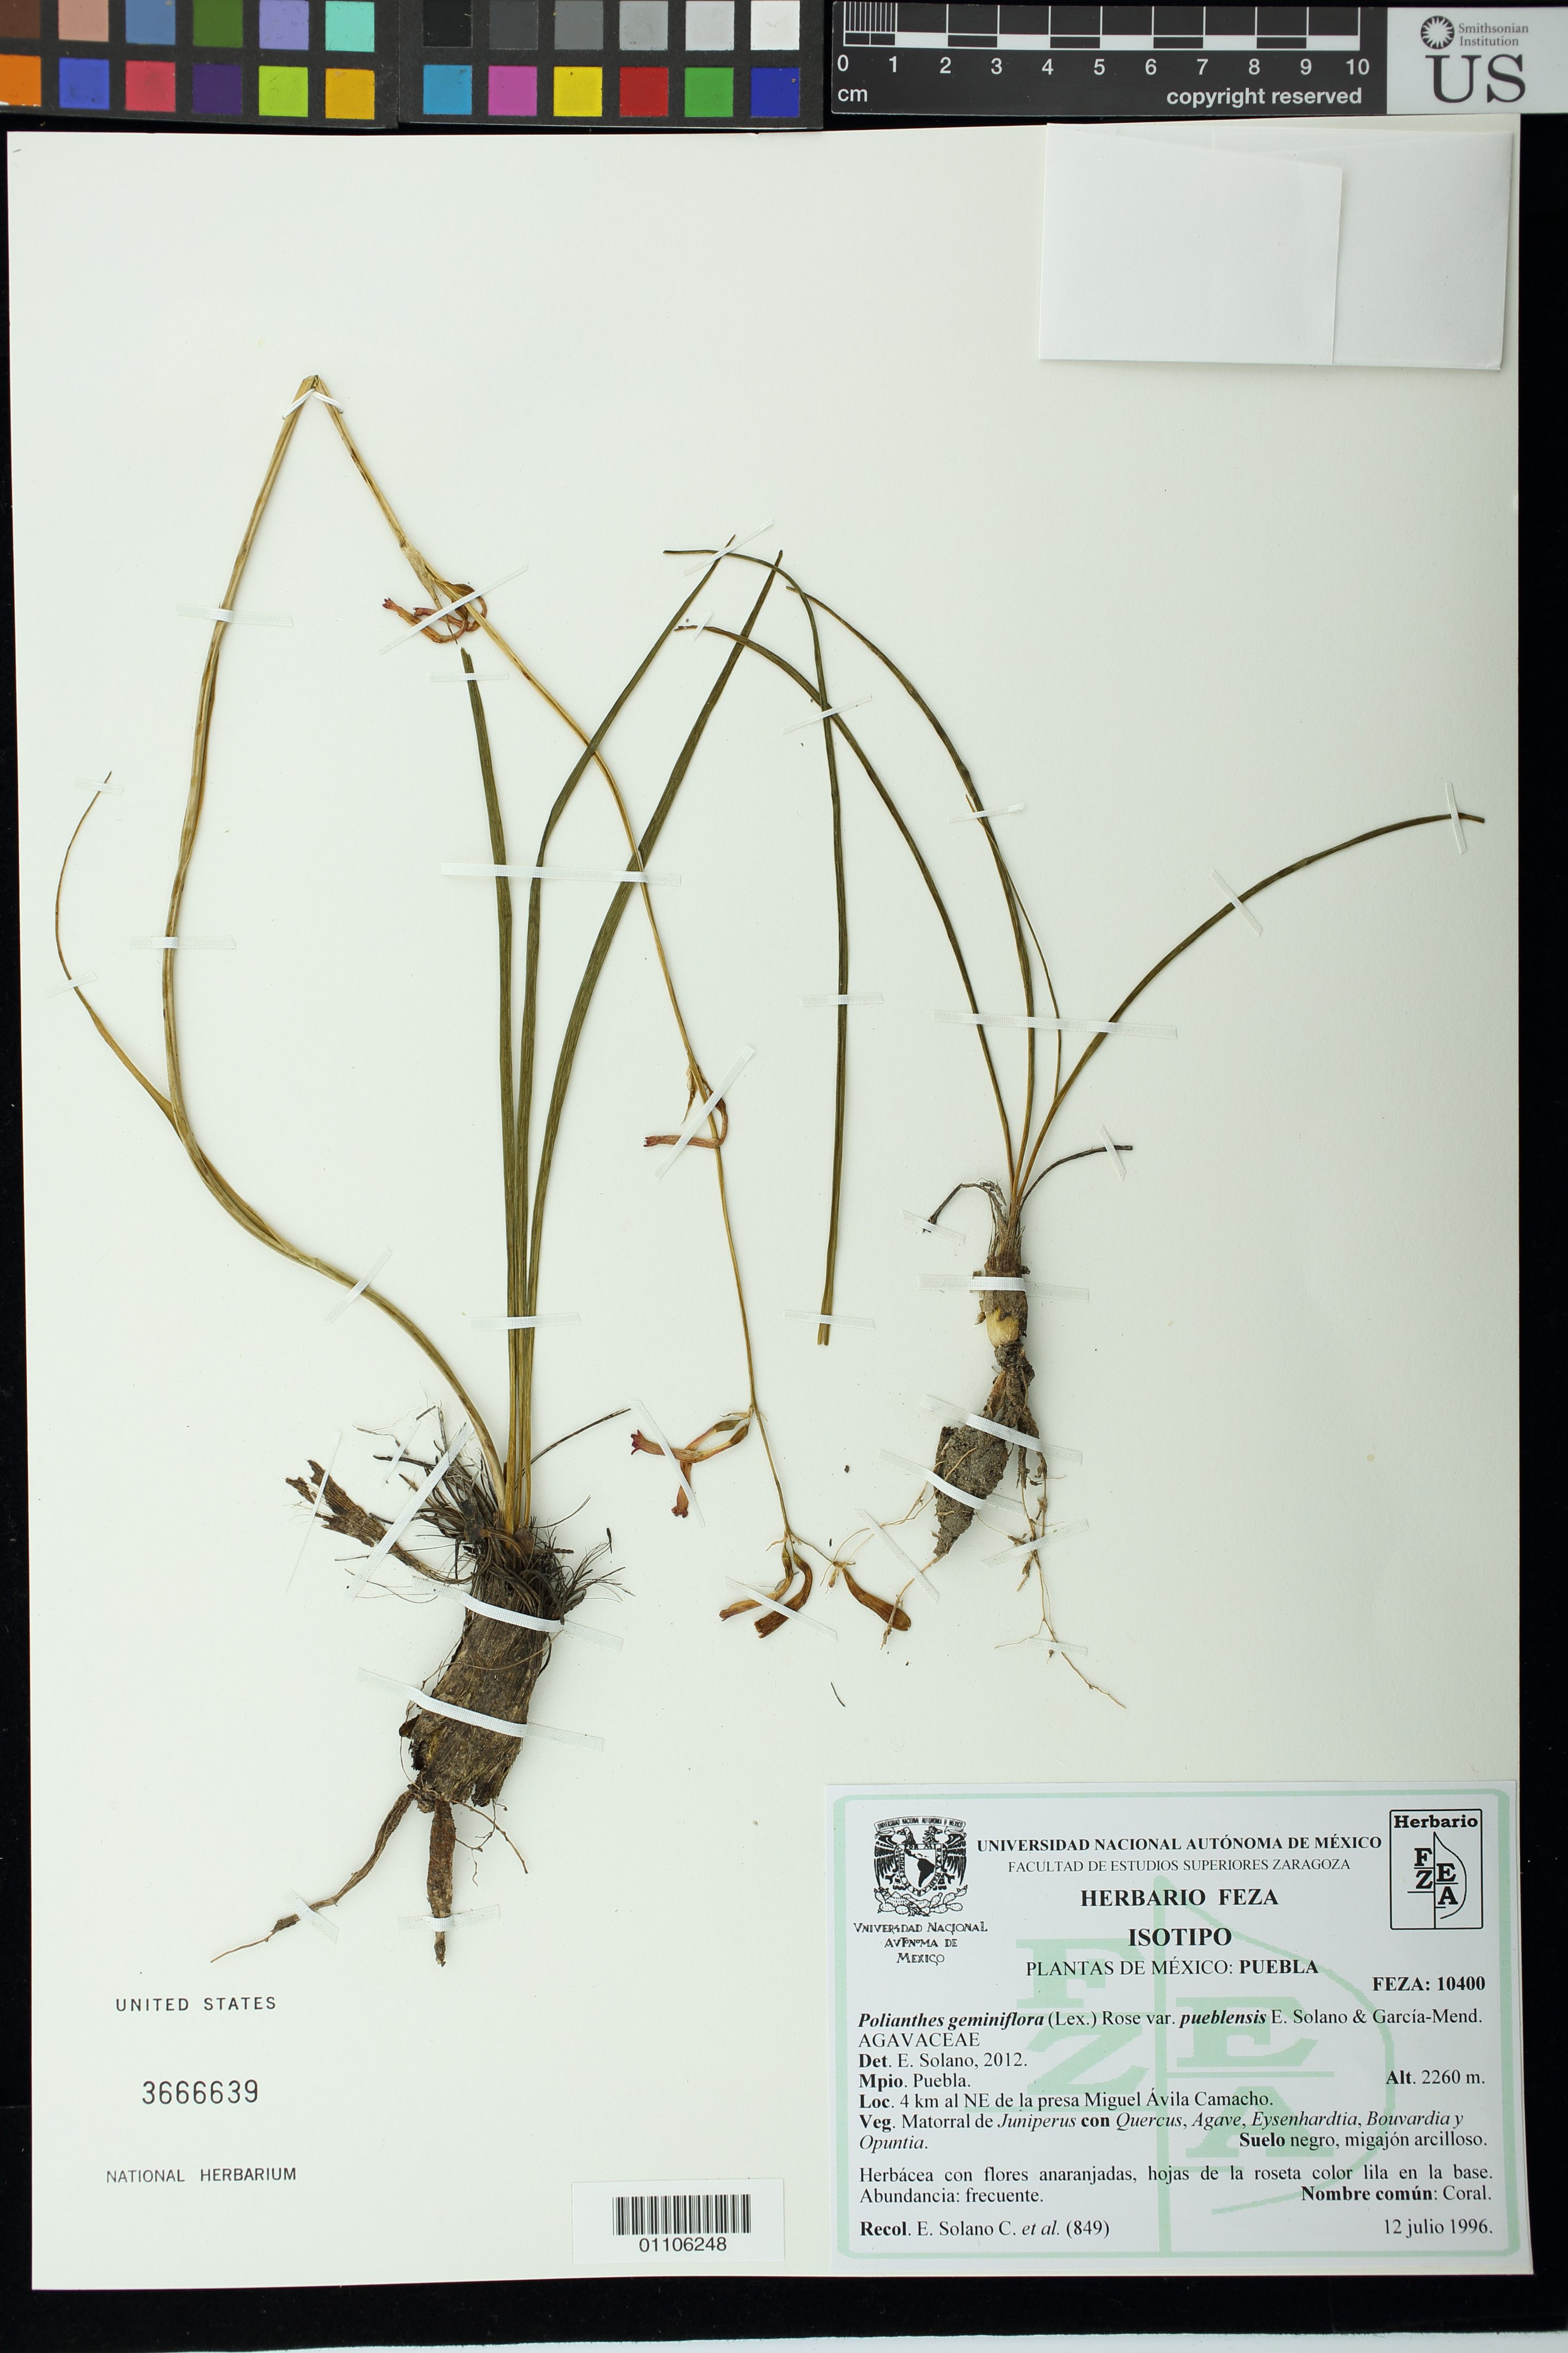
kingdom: Plantae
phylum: Tracheophyta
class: Liliopsida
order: Asparagales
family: Asparagaceae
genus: Polianthes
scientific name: Polianthes geminiflora var. pueblensis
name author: E. Solano & García-Mend.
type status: Isotype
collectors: E. Solano C., C. Correa, H. Serrano & A. C. González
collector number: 849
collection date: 1996-07-12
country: Mexico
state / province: Puebla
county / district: Puebla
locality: Mpio. Puebla, 4 km al NE de la presa Miguel Avila Camacho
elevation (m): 2260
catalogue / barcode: US 3666639